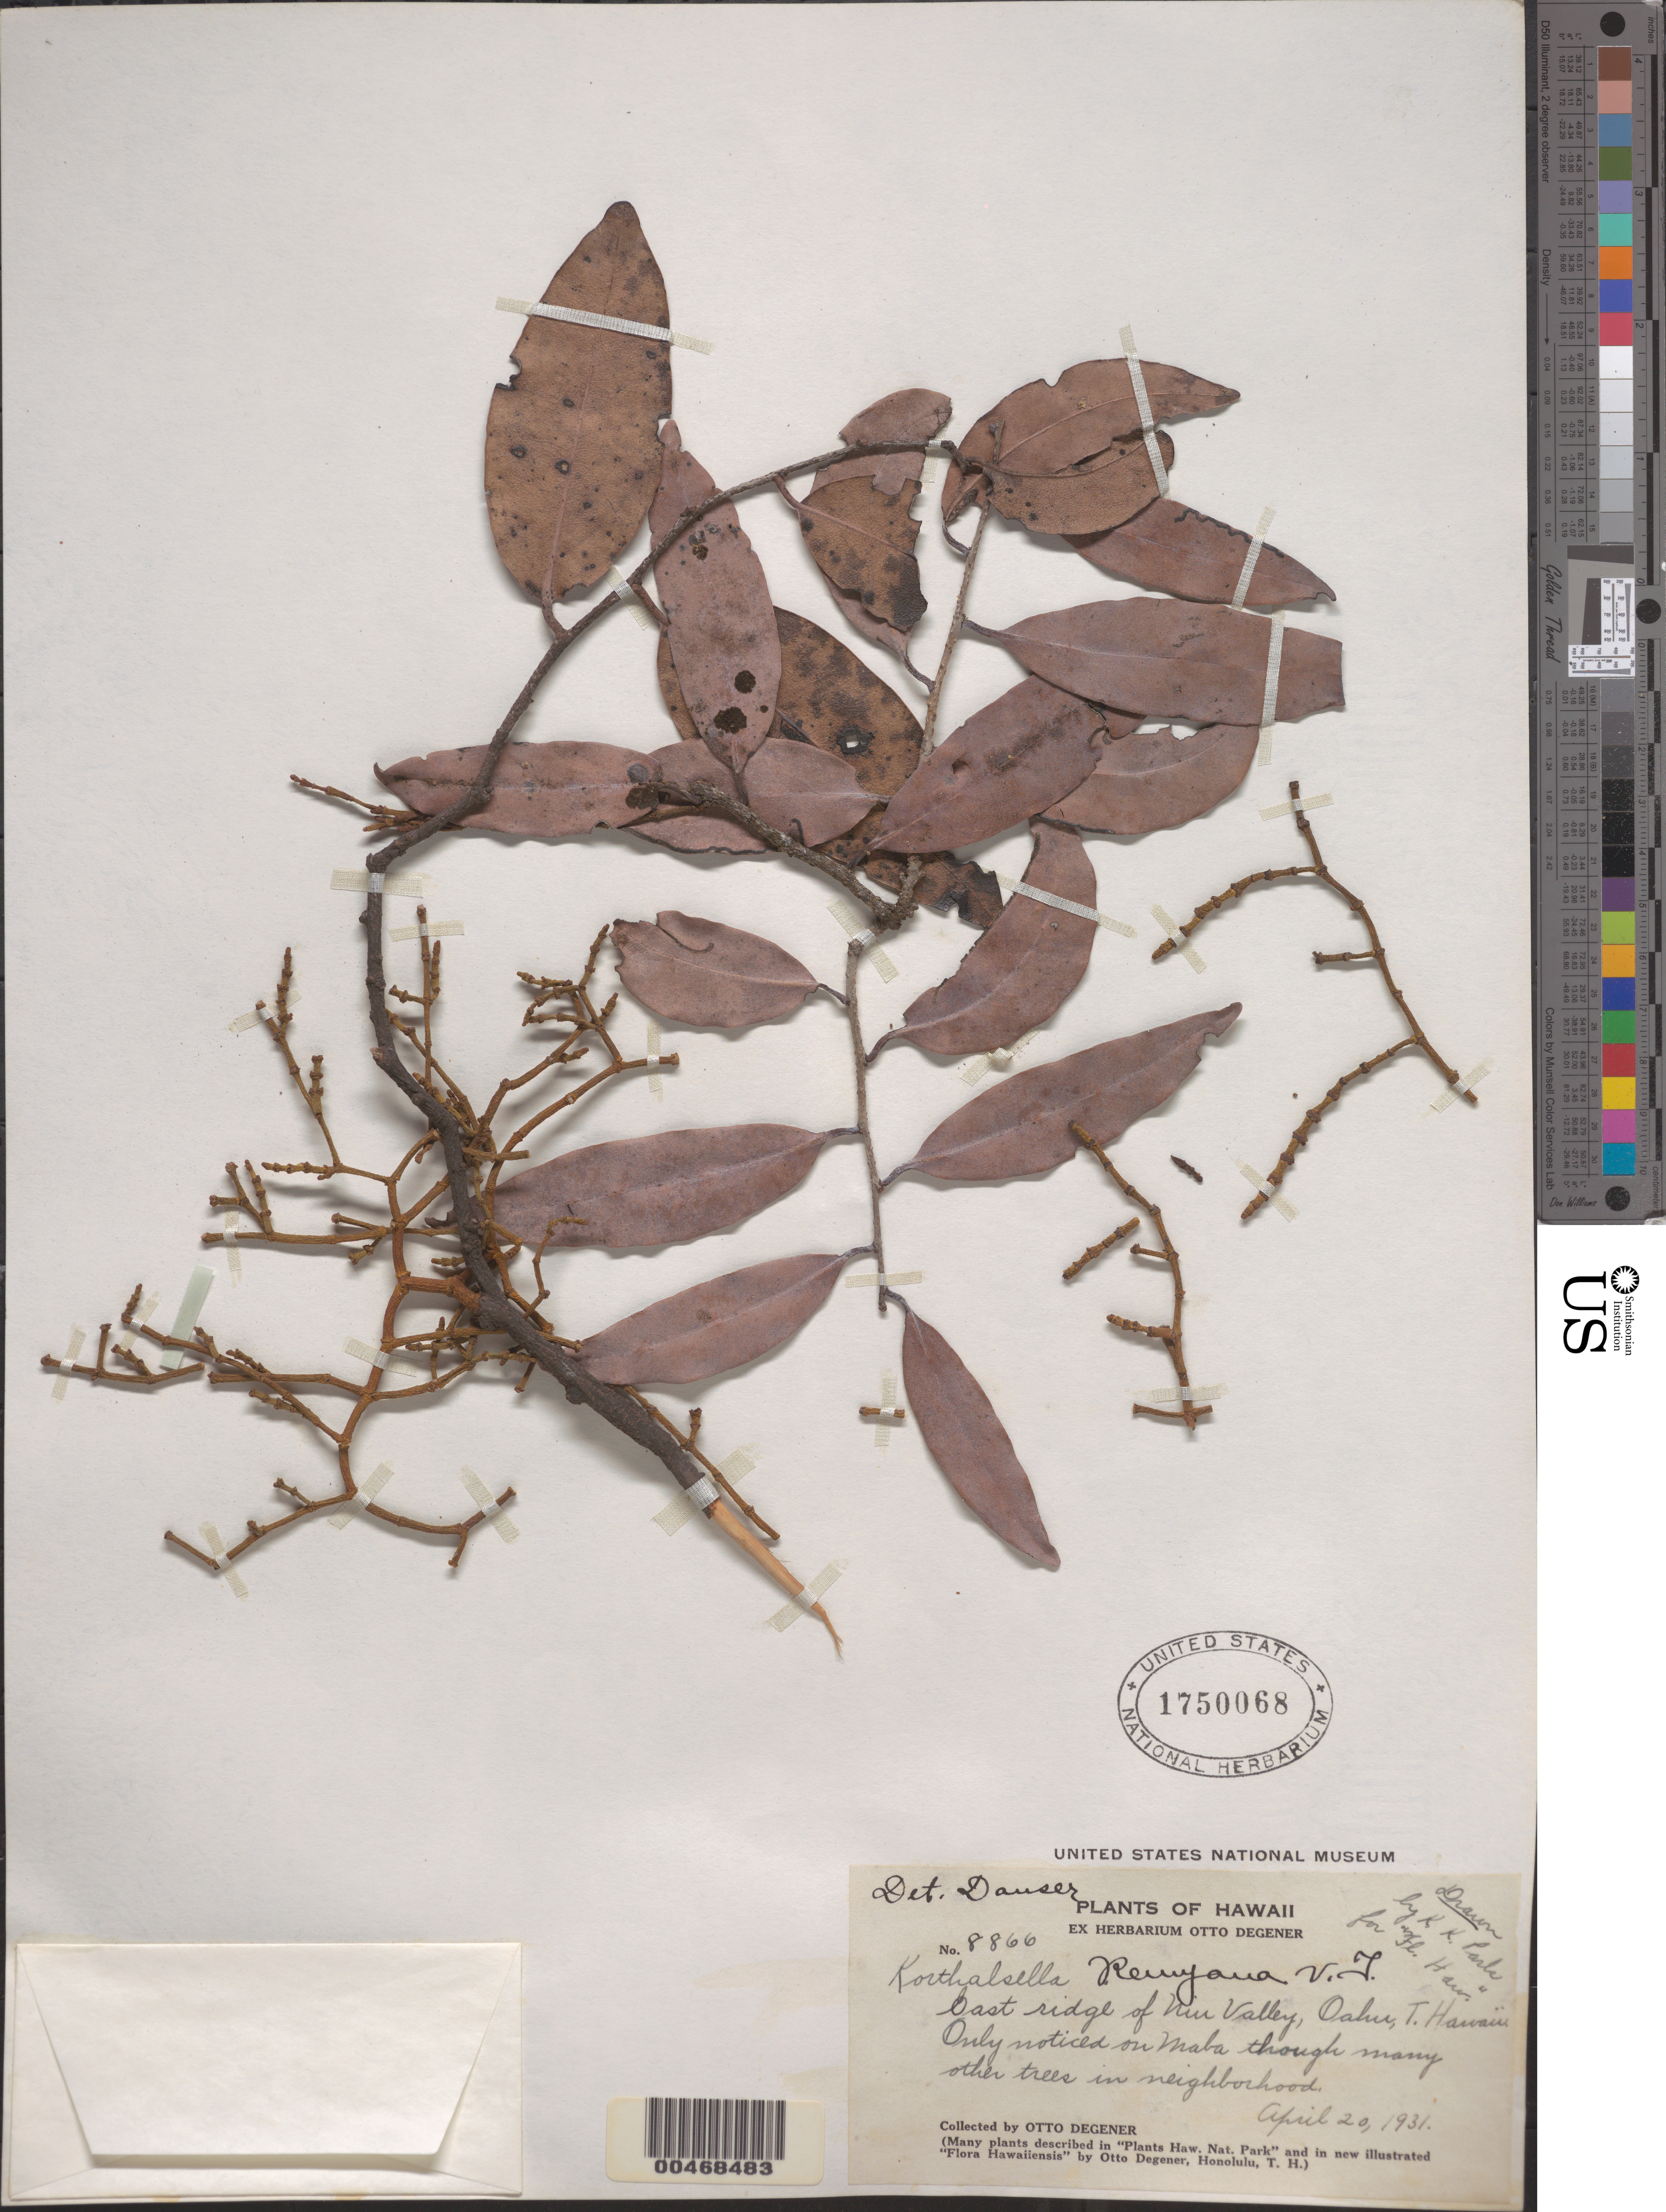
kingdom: Plantae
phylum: Tracheophyta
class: Magnoliopsida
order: Santalales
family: Viscaceae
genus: Korthalsella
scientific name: Korthalsella remyana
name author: Tiegh.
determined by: Danser, B. H.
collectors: O. Degener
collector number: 8866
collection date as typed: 20 Apr 1931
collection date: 1931-04-20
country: United States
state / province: Hawaii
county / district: Honolulu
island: Oahu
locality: E ridge of Niu Valley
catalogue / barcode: US 1750068